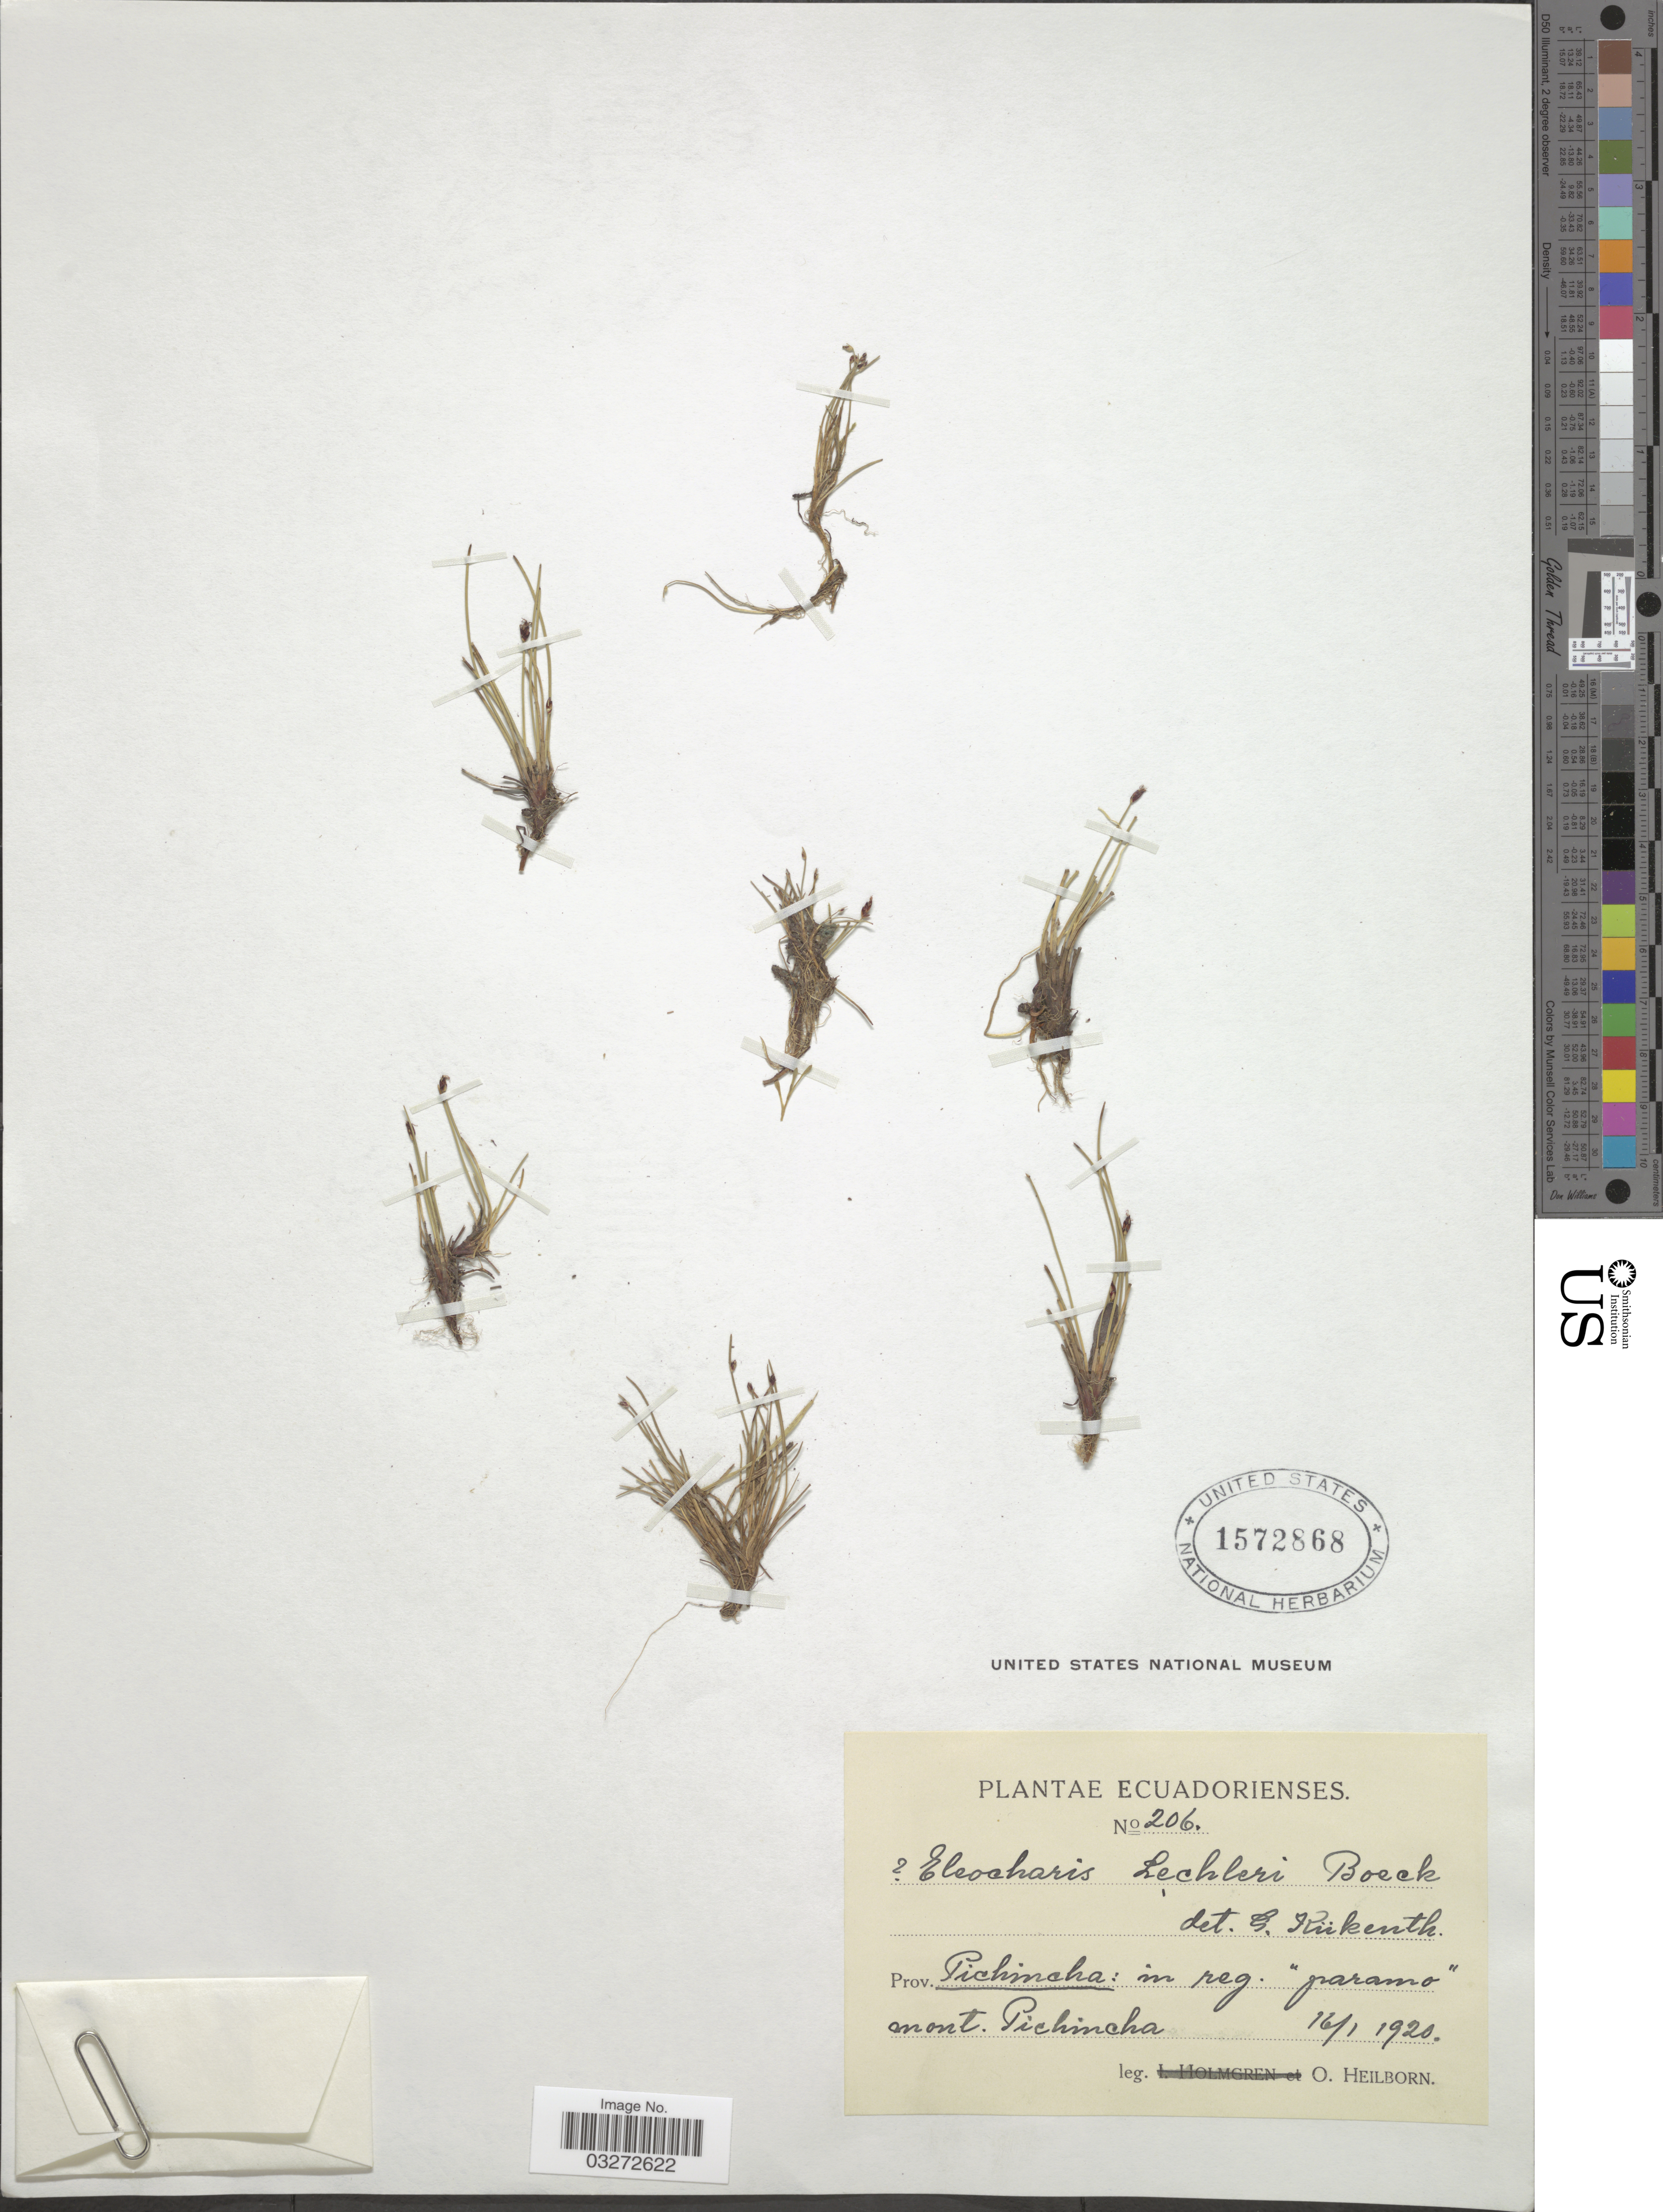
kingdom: Plantae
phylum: Tracheophyta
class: Liliopsida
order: Poales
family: Cyperaceae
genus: Eleocharis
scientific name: Eleocharis lechleri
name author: Boeckeler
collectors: O. Heilborn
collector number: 206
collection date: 1920-01-16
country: Ecuador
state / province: Pichincha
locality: In reg. "paramo" mont. Pichincha.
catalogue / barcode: US 1572868